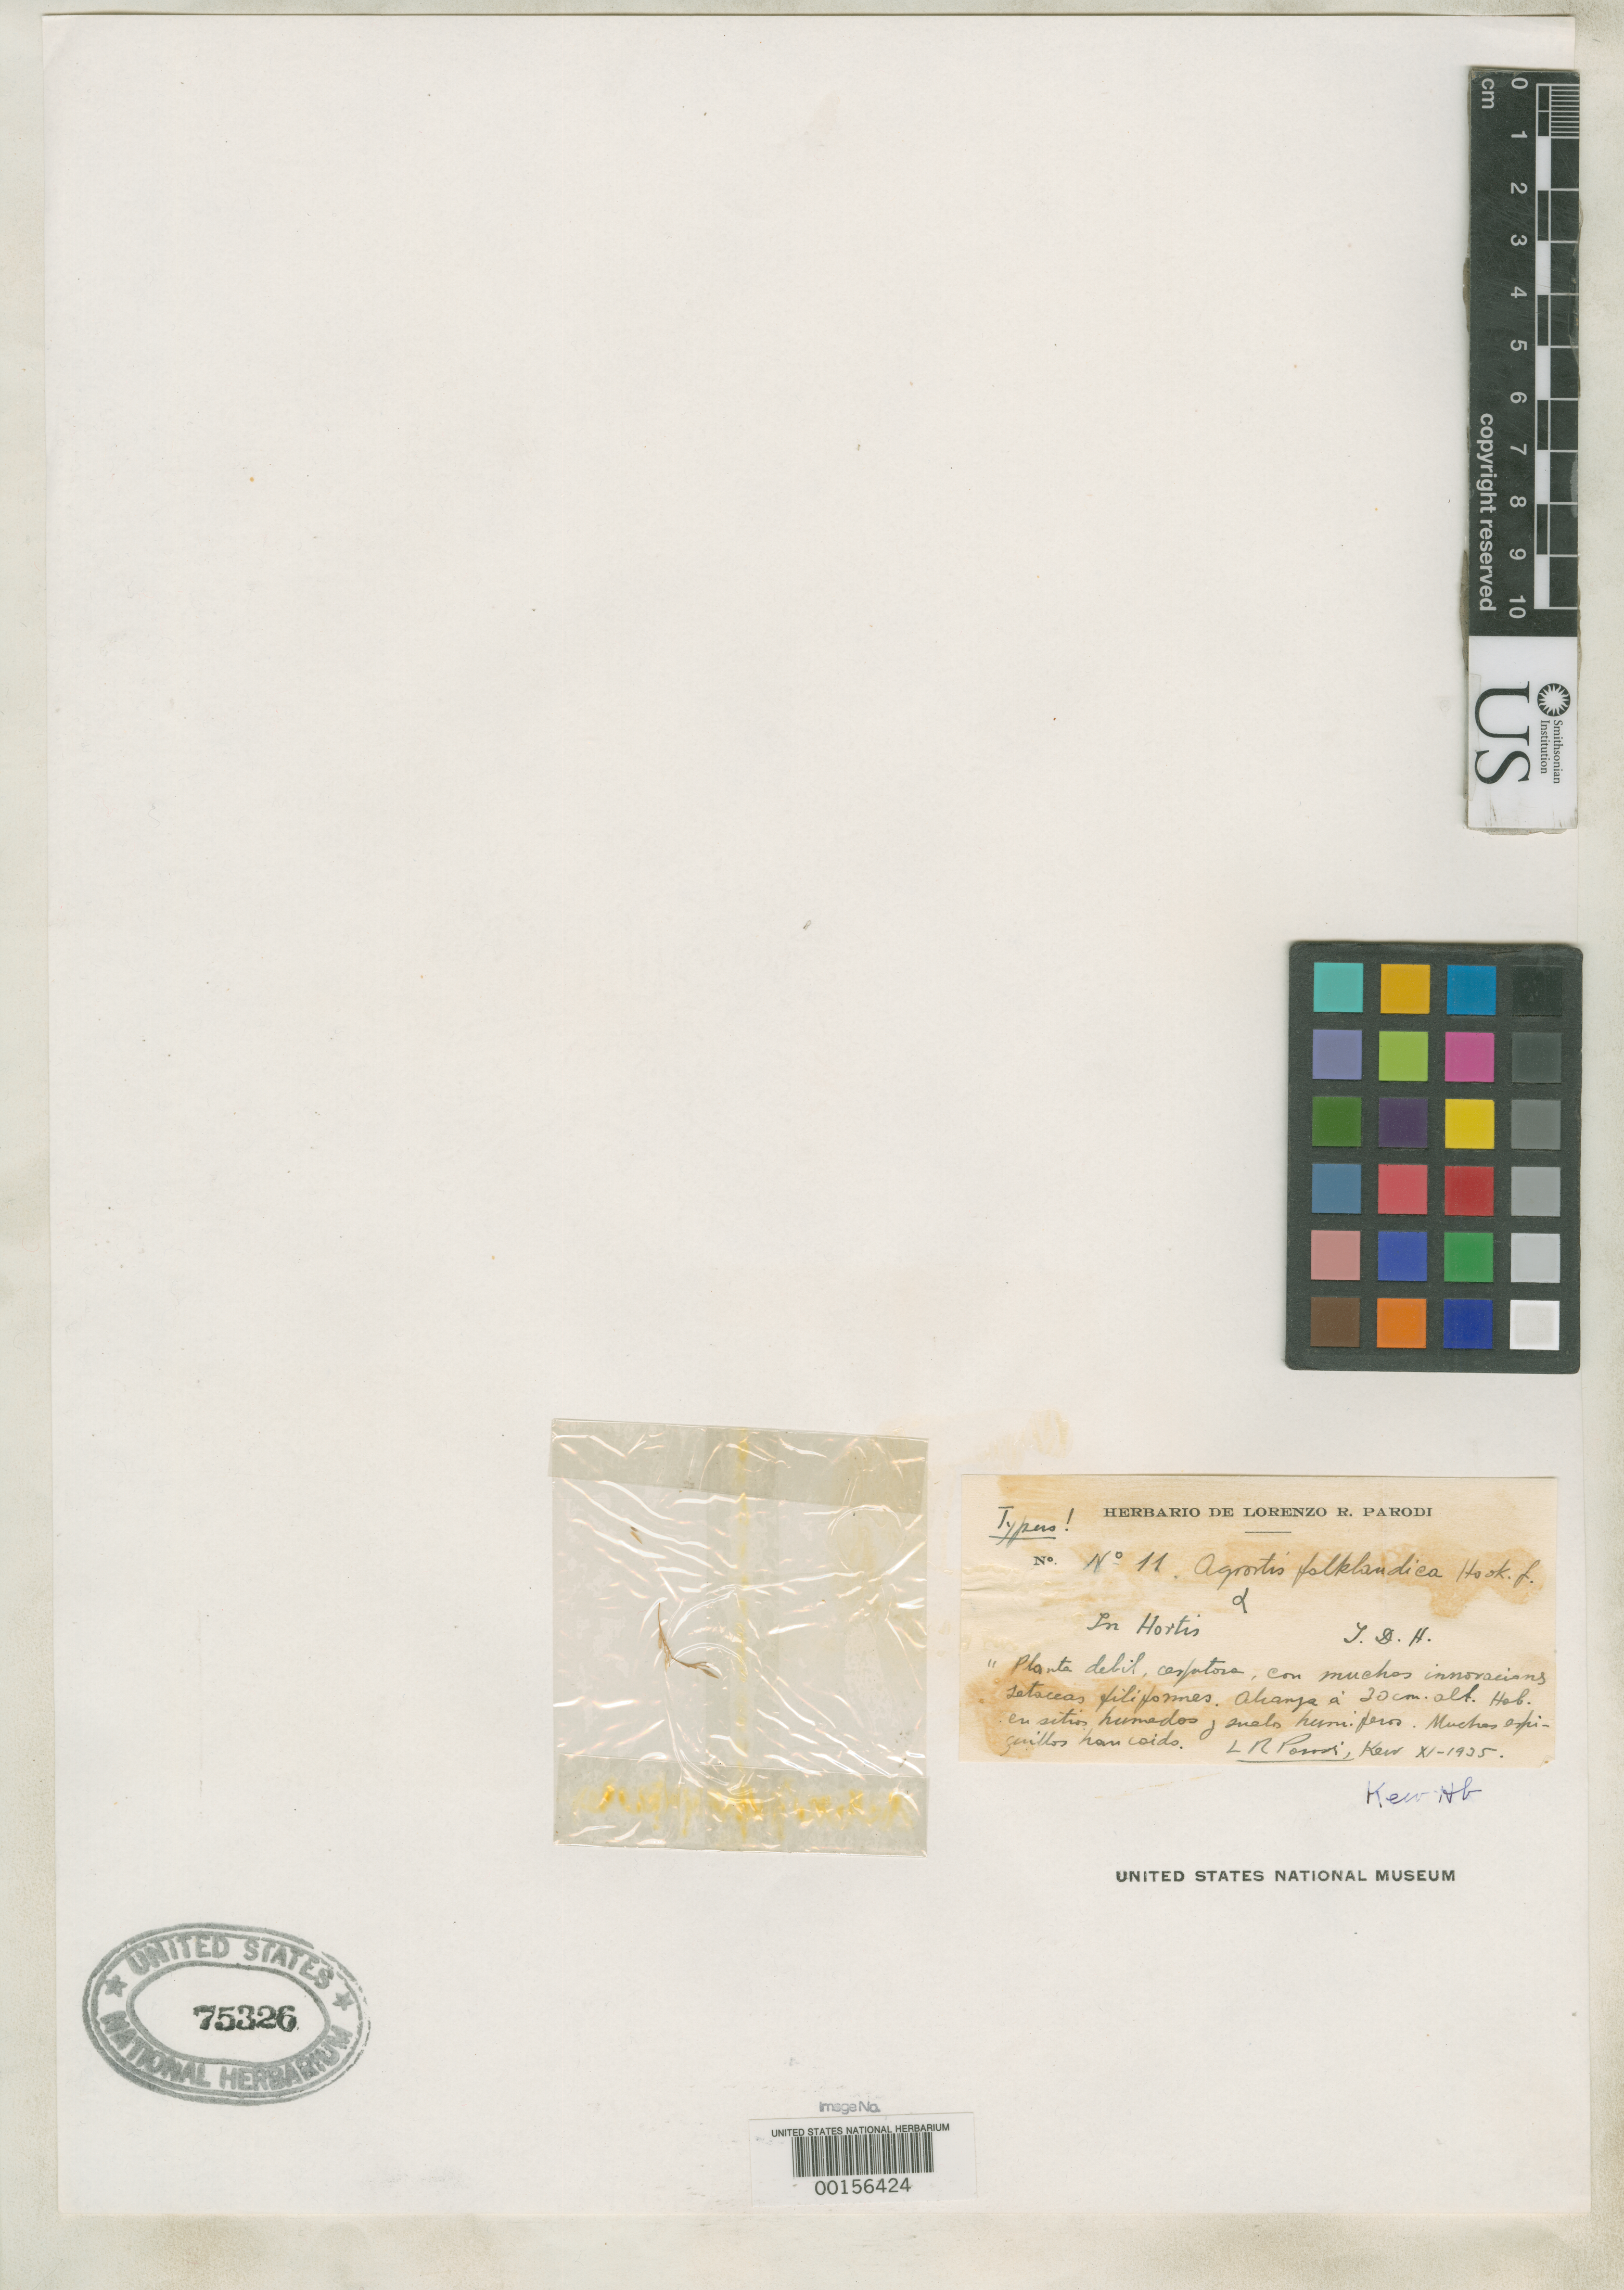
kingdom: Plantae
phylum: Tracheophyta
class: Liliopsida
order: Poales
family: Poaceae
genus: Agrostis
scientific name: Agrostis falklandica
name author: Hook. f.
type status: Type Fragment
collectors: J. D. Hooker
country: Falkland Islands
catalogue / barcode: US 75326